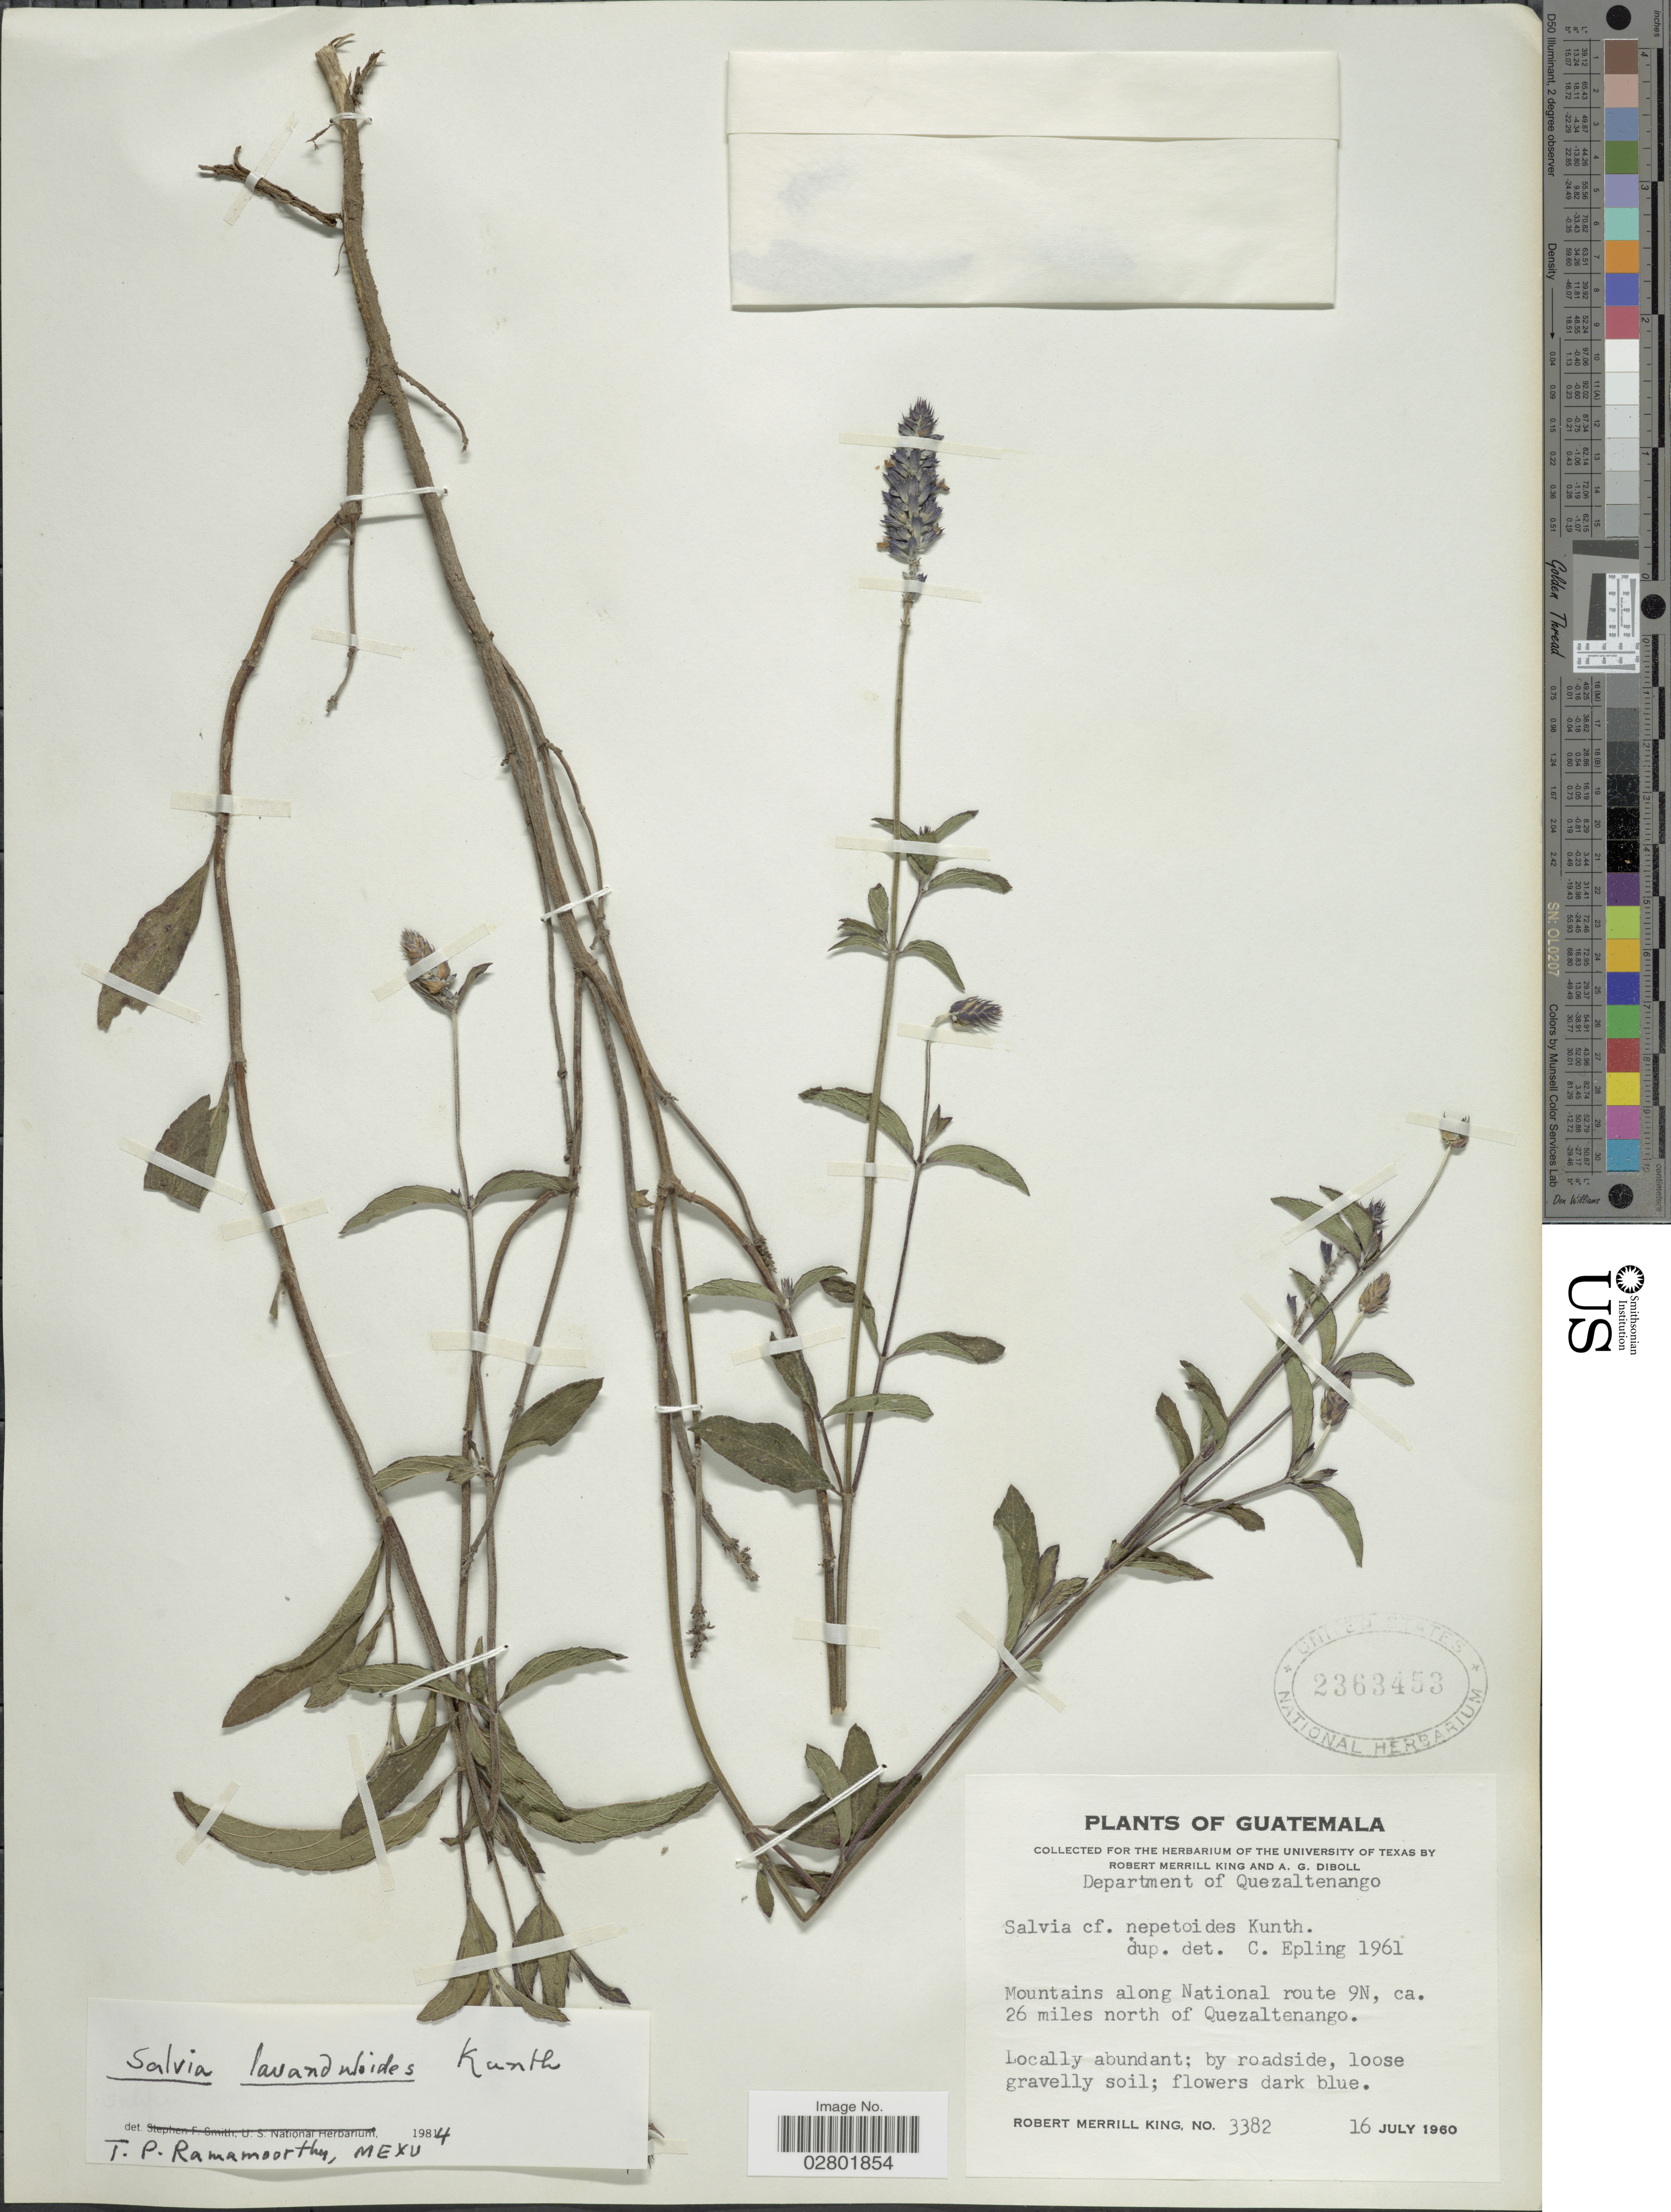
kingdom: Plantae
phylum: Tracheophyta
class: Magnoliopsida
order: Lamiales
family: Lamiaceae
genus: Salvia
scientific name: Salvia lavanduloides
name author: Kunth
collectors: R. M. King & A. Diboll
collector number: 3382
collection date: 1960-07-16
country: Guatemala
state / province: Quetzaltenango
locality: Department of Quezaltenango, Mountains along National route 9N, ca. 26 miles north of Quezaltenango.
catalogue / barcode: US 2363453